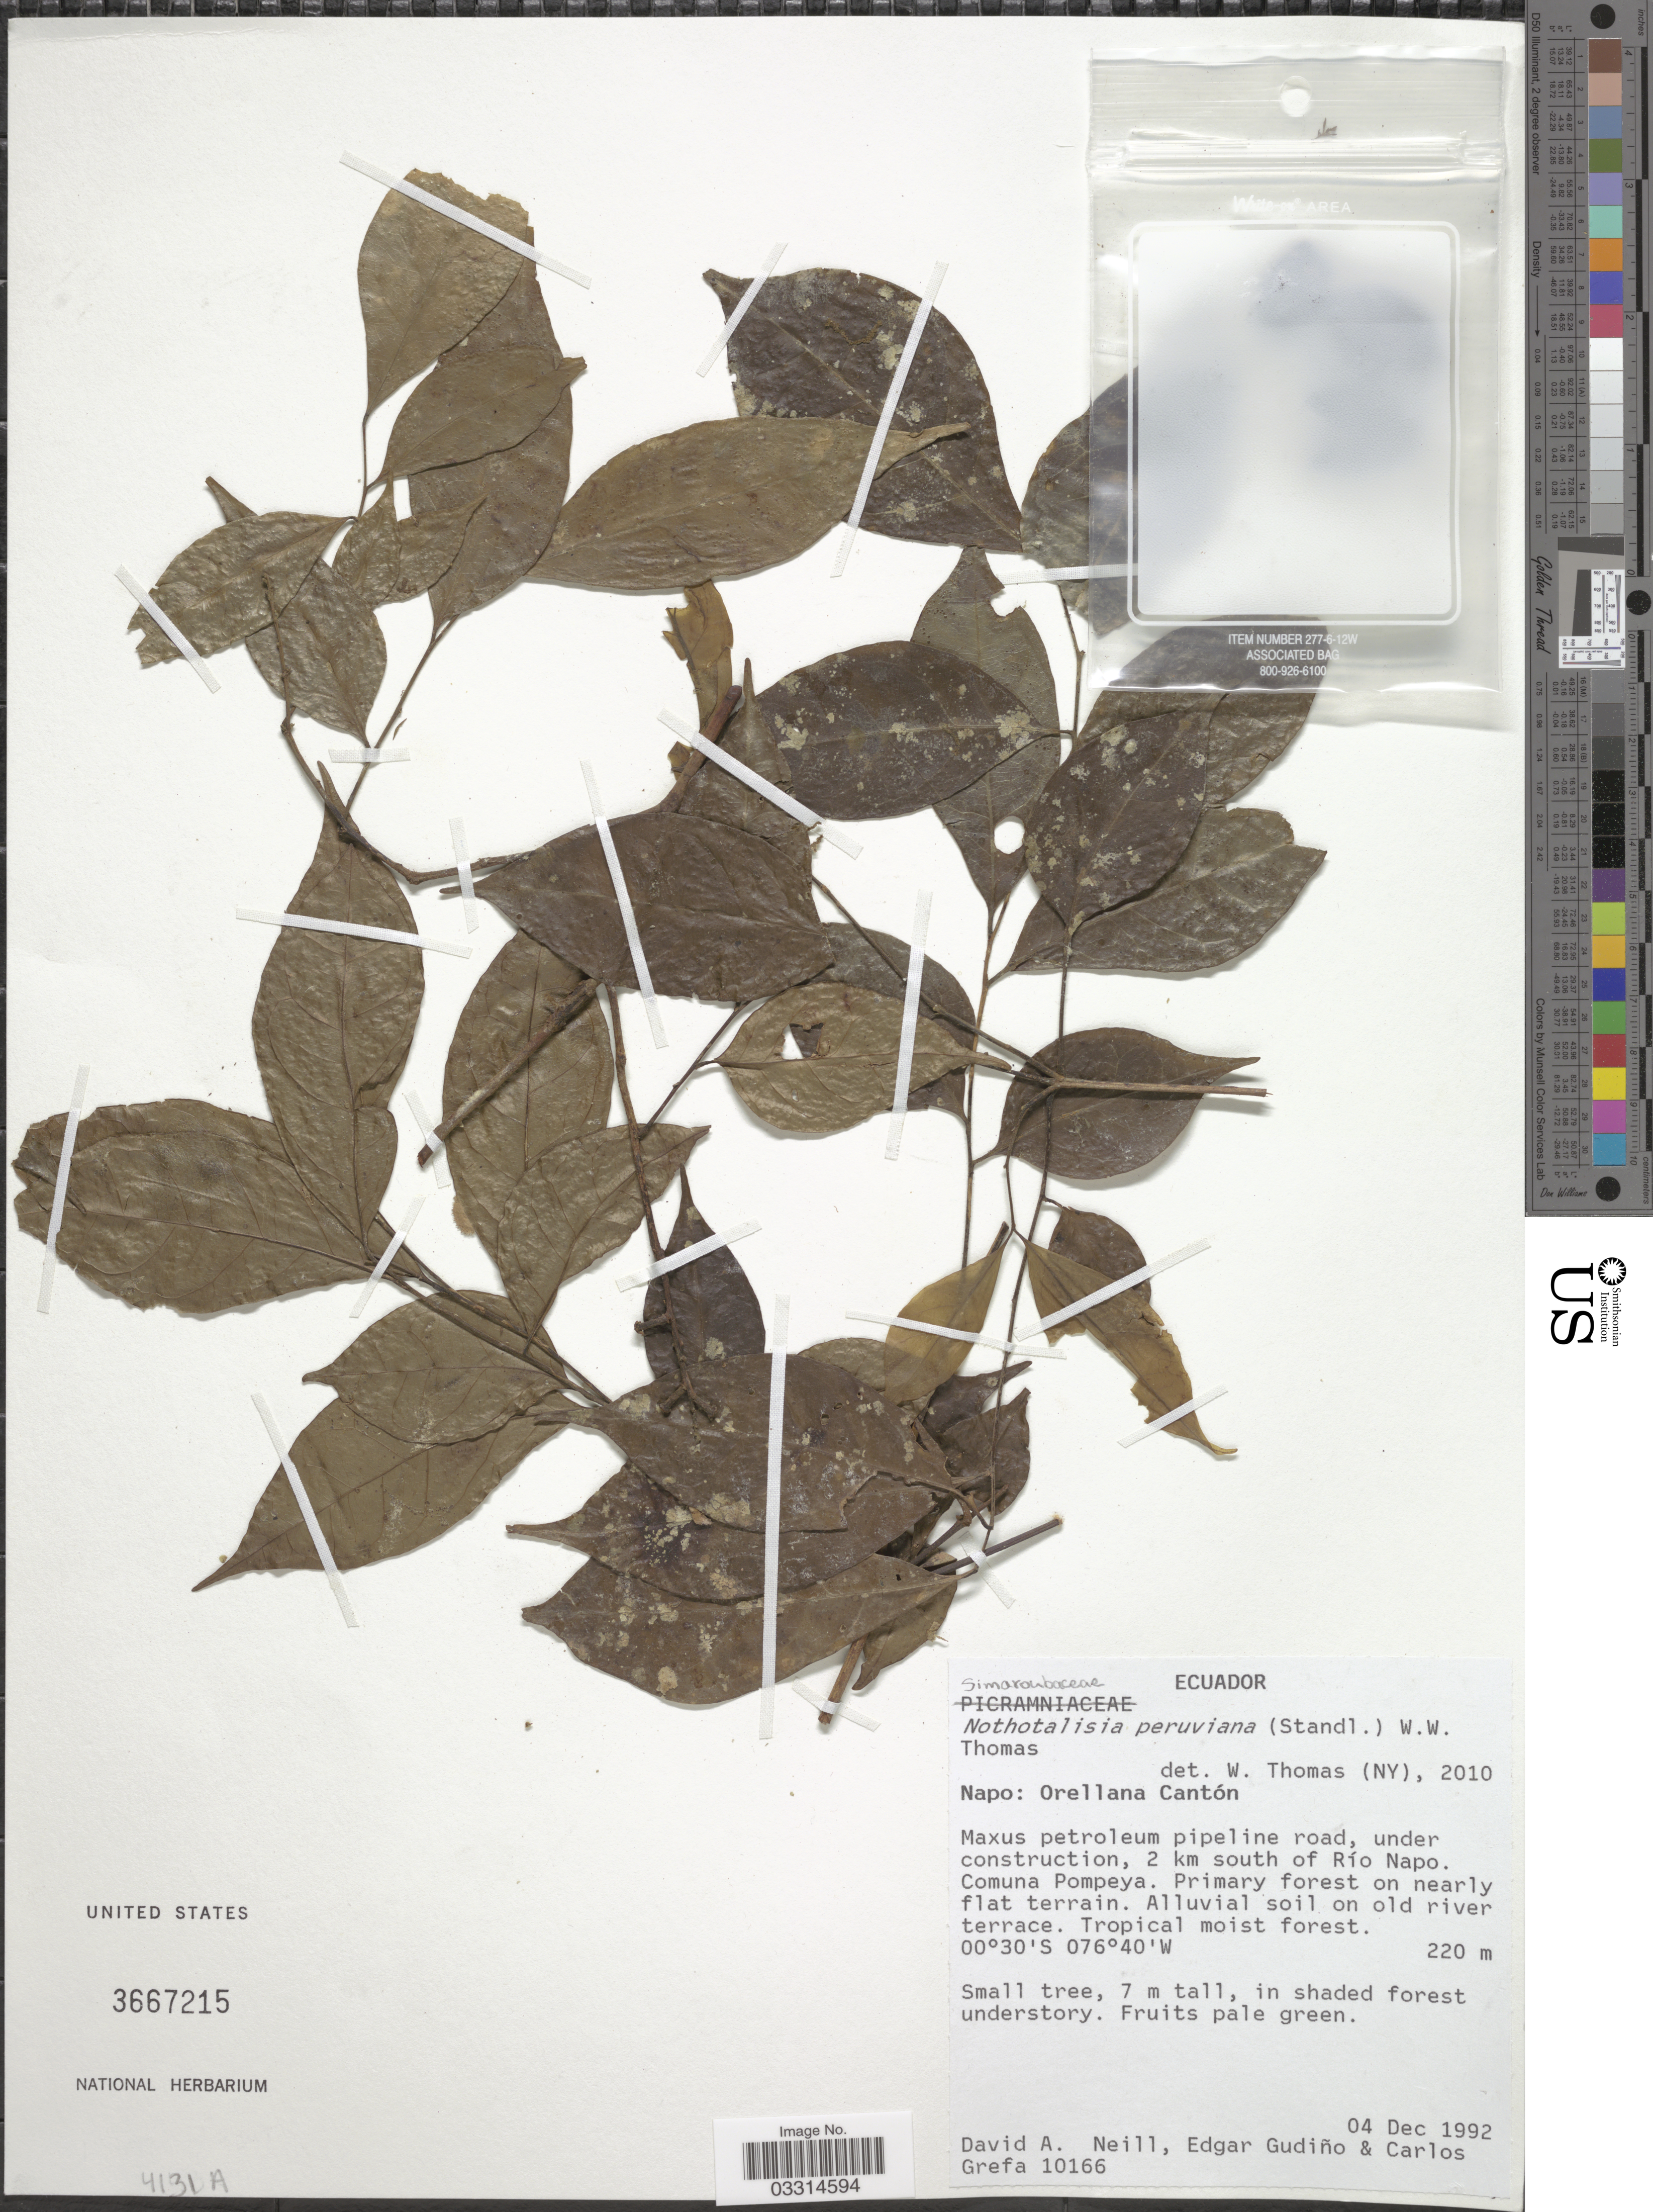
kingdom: Plantae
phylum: Tracheophyta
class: Magnoliopsida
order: Picramniales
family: Picramniaceae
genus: Nothotalisia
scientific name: Nothotalisia peruviana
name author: (Standl.) W.W. Thomas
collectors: D. A. Neill, E. Gudiño & C. Grefa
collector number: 10166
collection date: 1992-12-04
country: Ecuador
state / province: Napo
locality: Orellana Cantón. Maxus petroleum pipeline road, under construction, 2 km south of Río Napo. Comuna Pompeya.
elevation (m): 220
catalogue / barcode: US 3667215